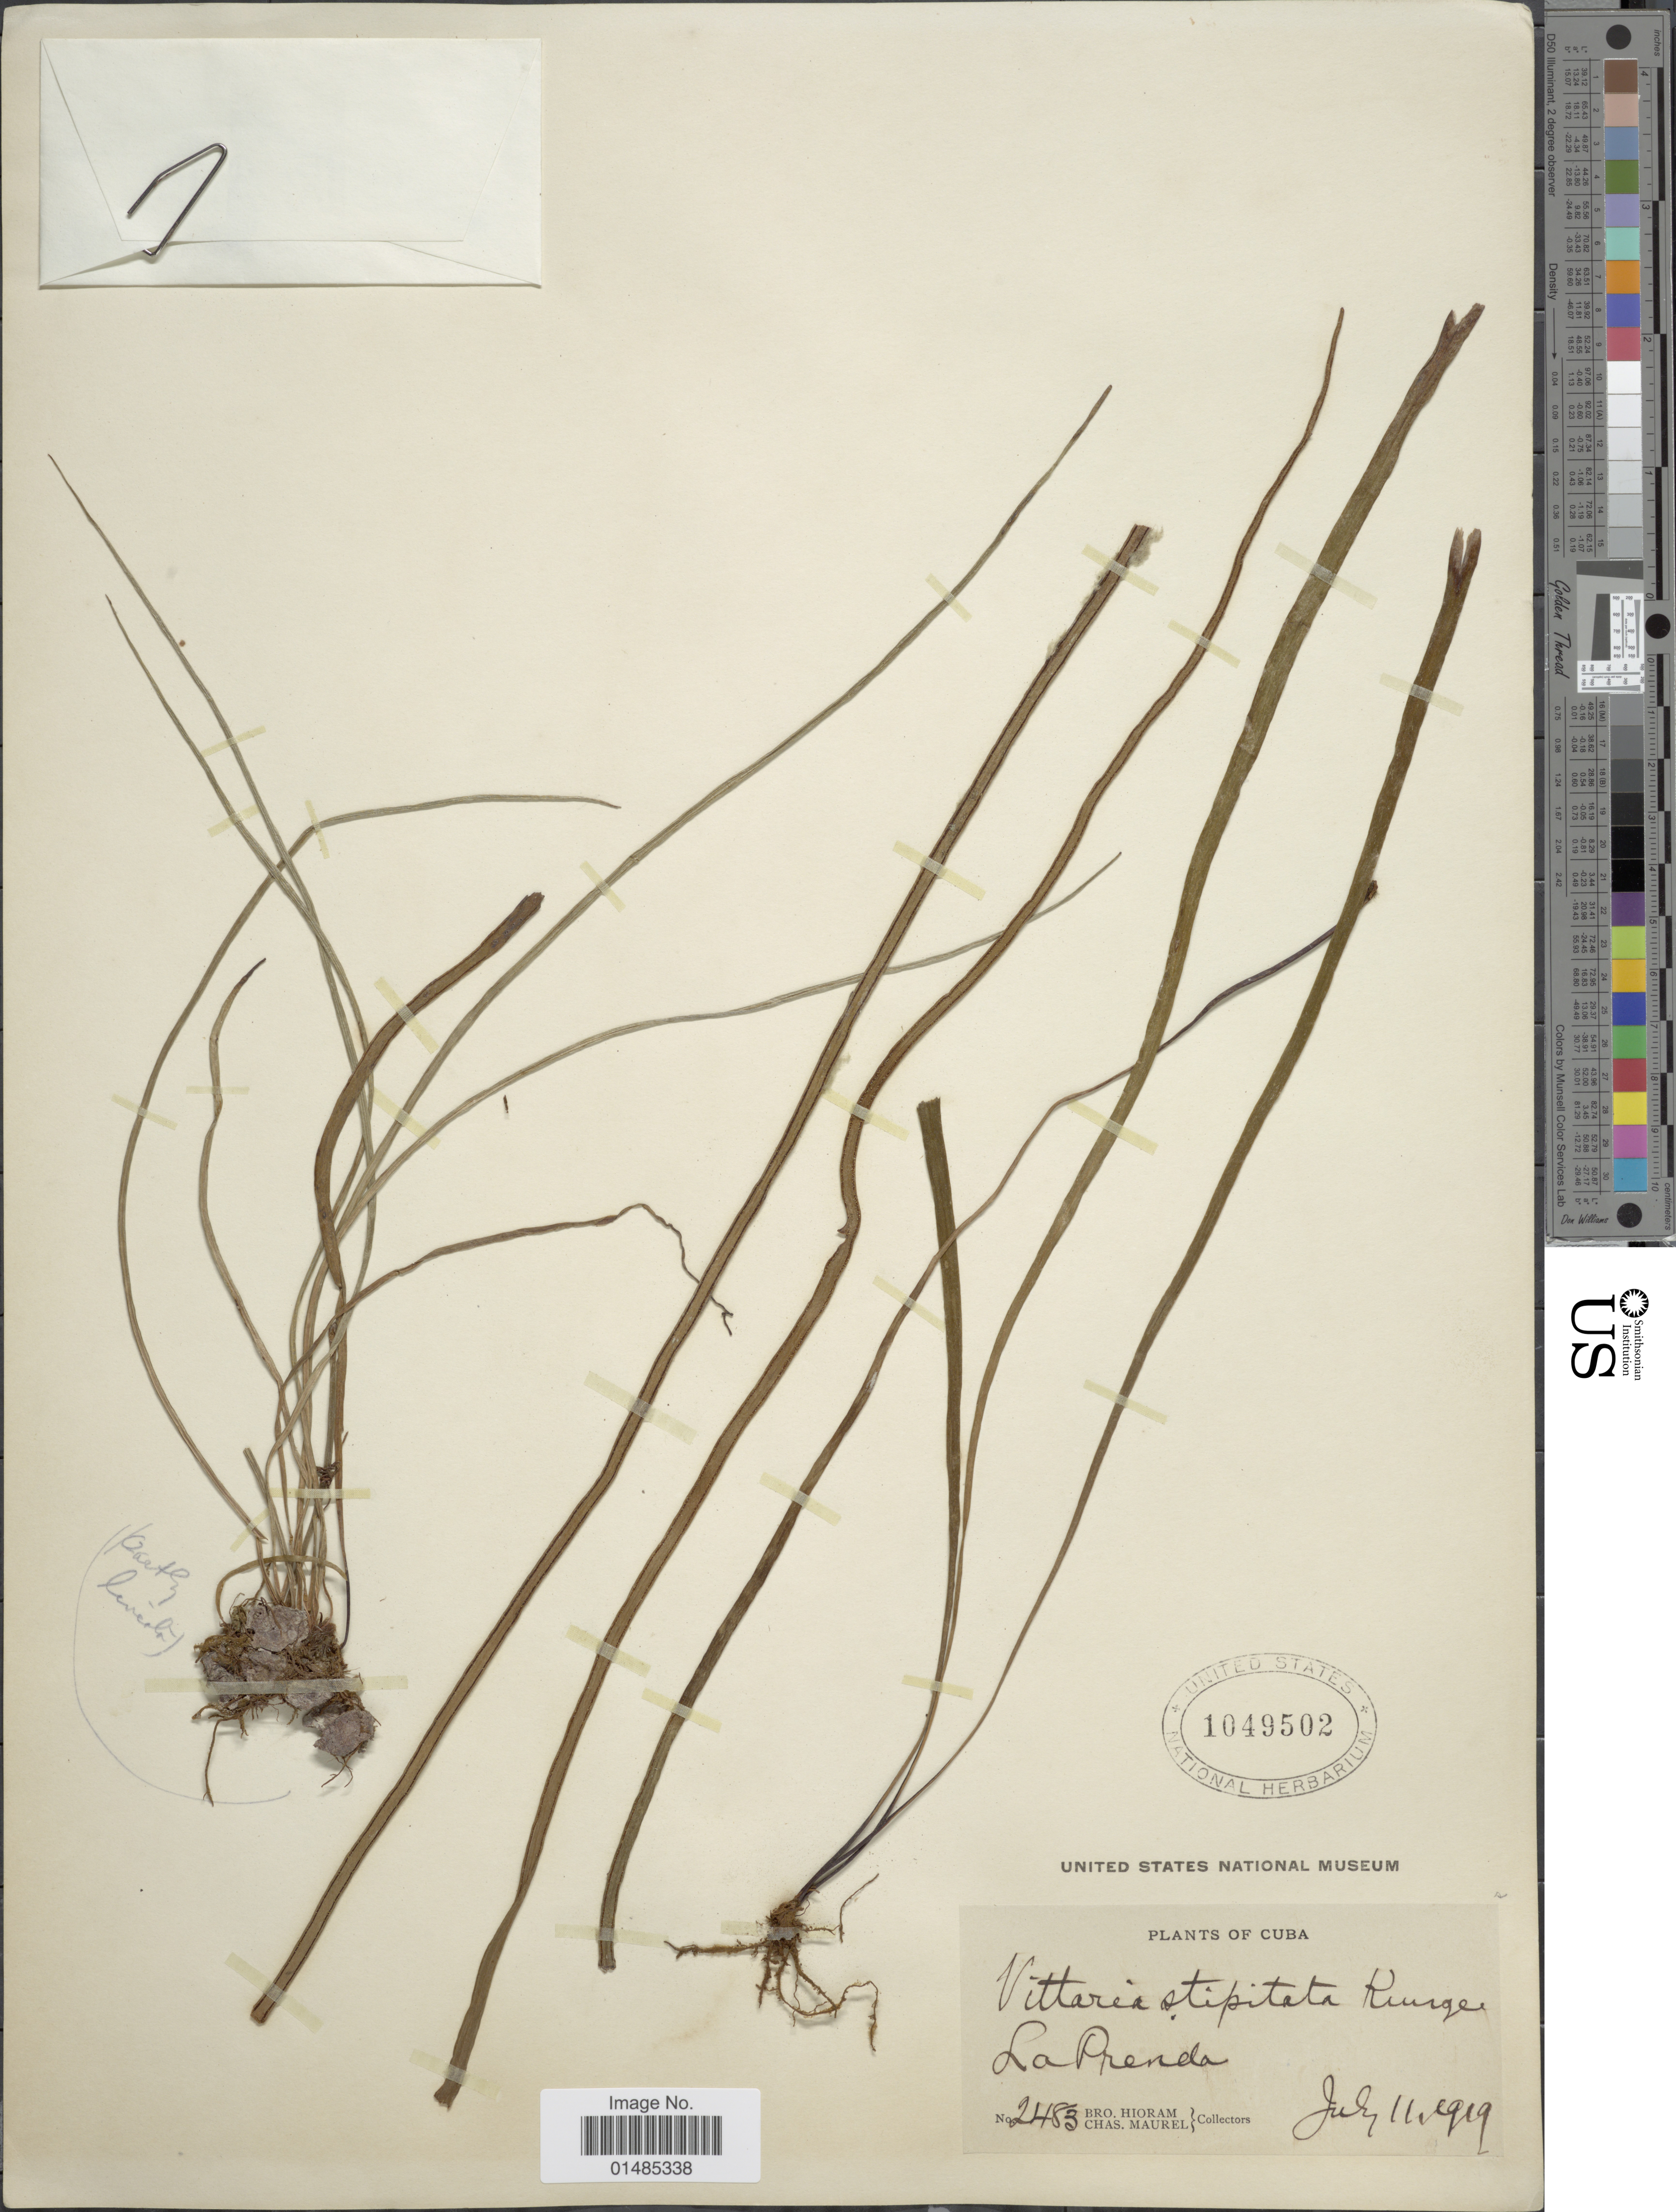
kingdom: Plantae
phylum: Tracheophyta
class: Polypodiopsida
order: Polypodiales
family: Pteridaceae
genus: Radiovittaria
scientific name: Radiovittaria stipitata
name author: (Kunze) E.H. Crane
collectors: Bro. Hioram & C. Maurel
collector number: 2483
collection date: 1919-07-11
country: Cuba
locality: La Prenda.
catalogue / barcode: US 1049502